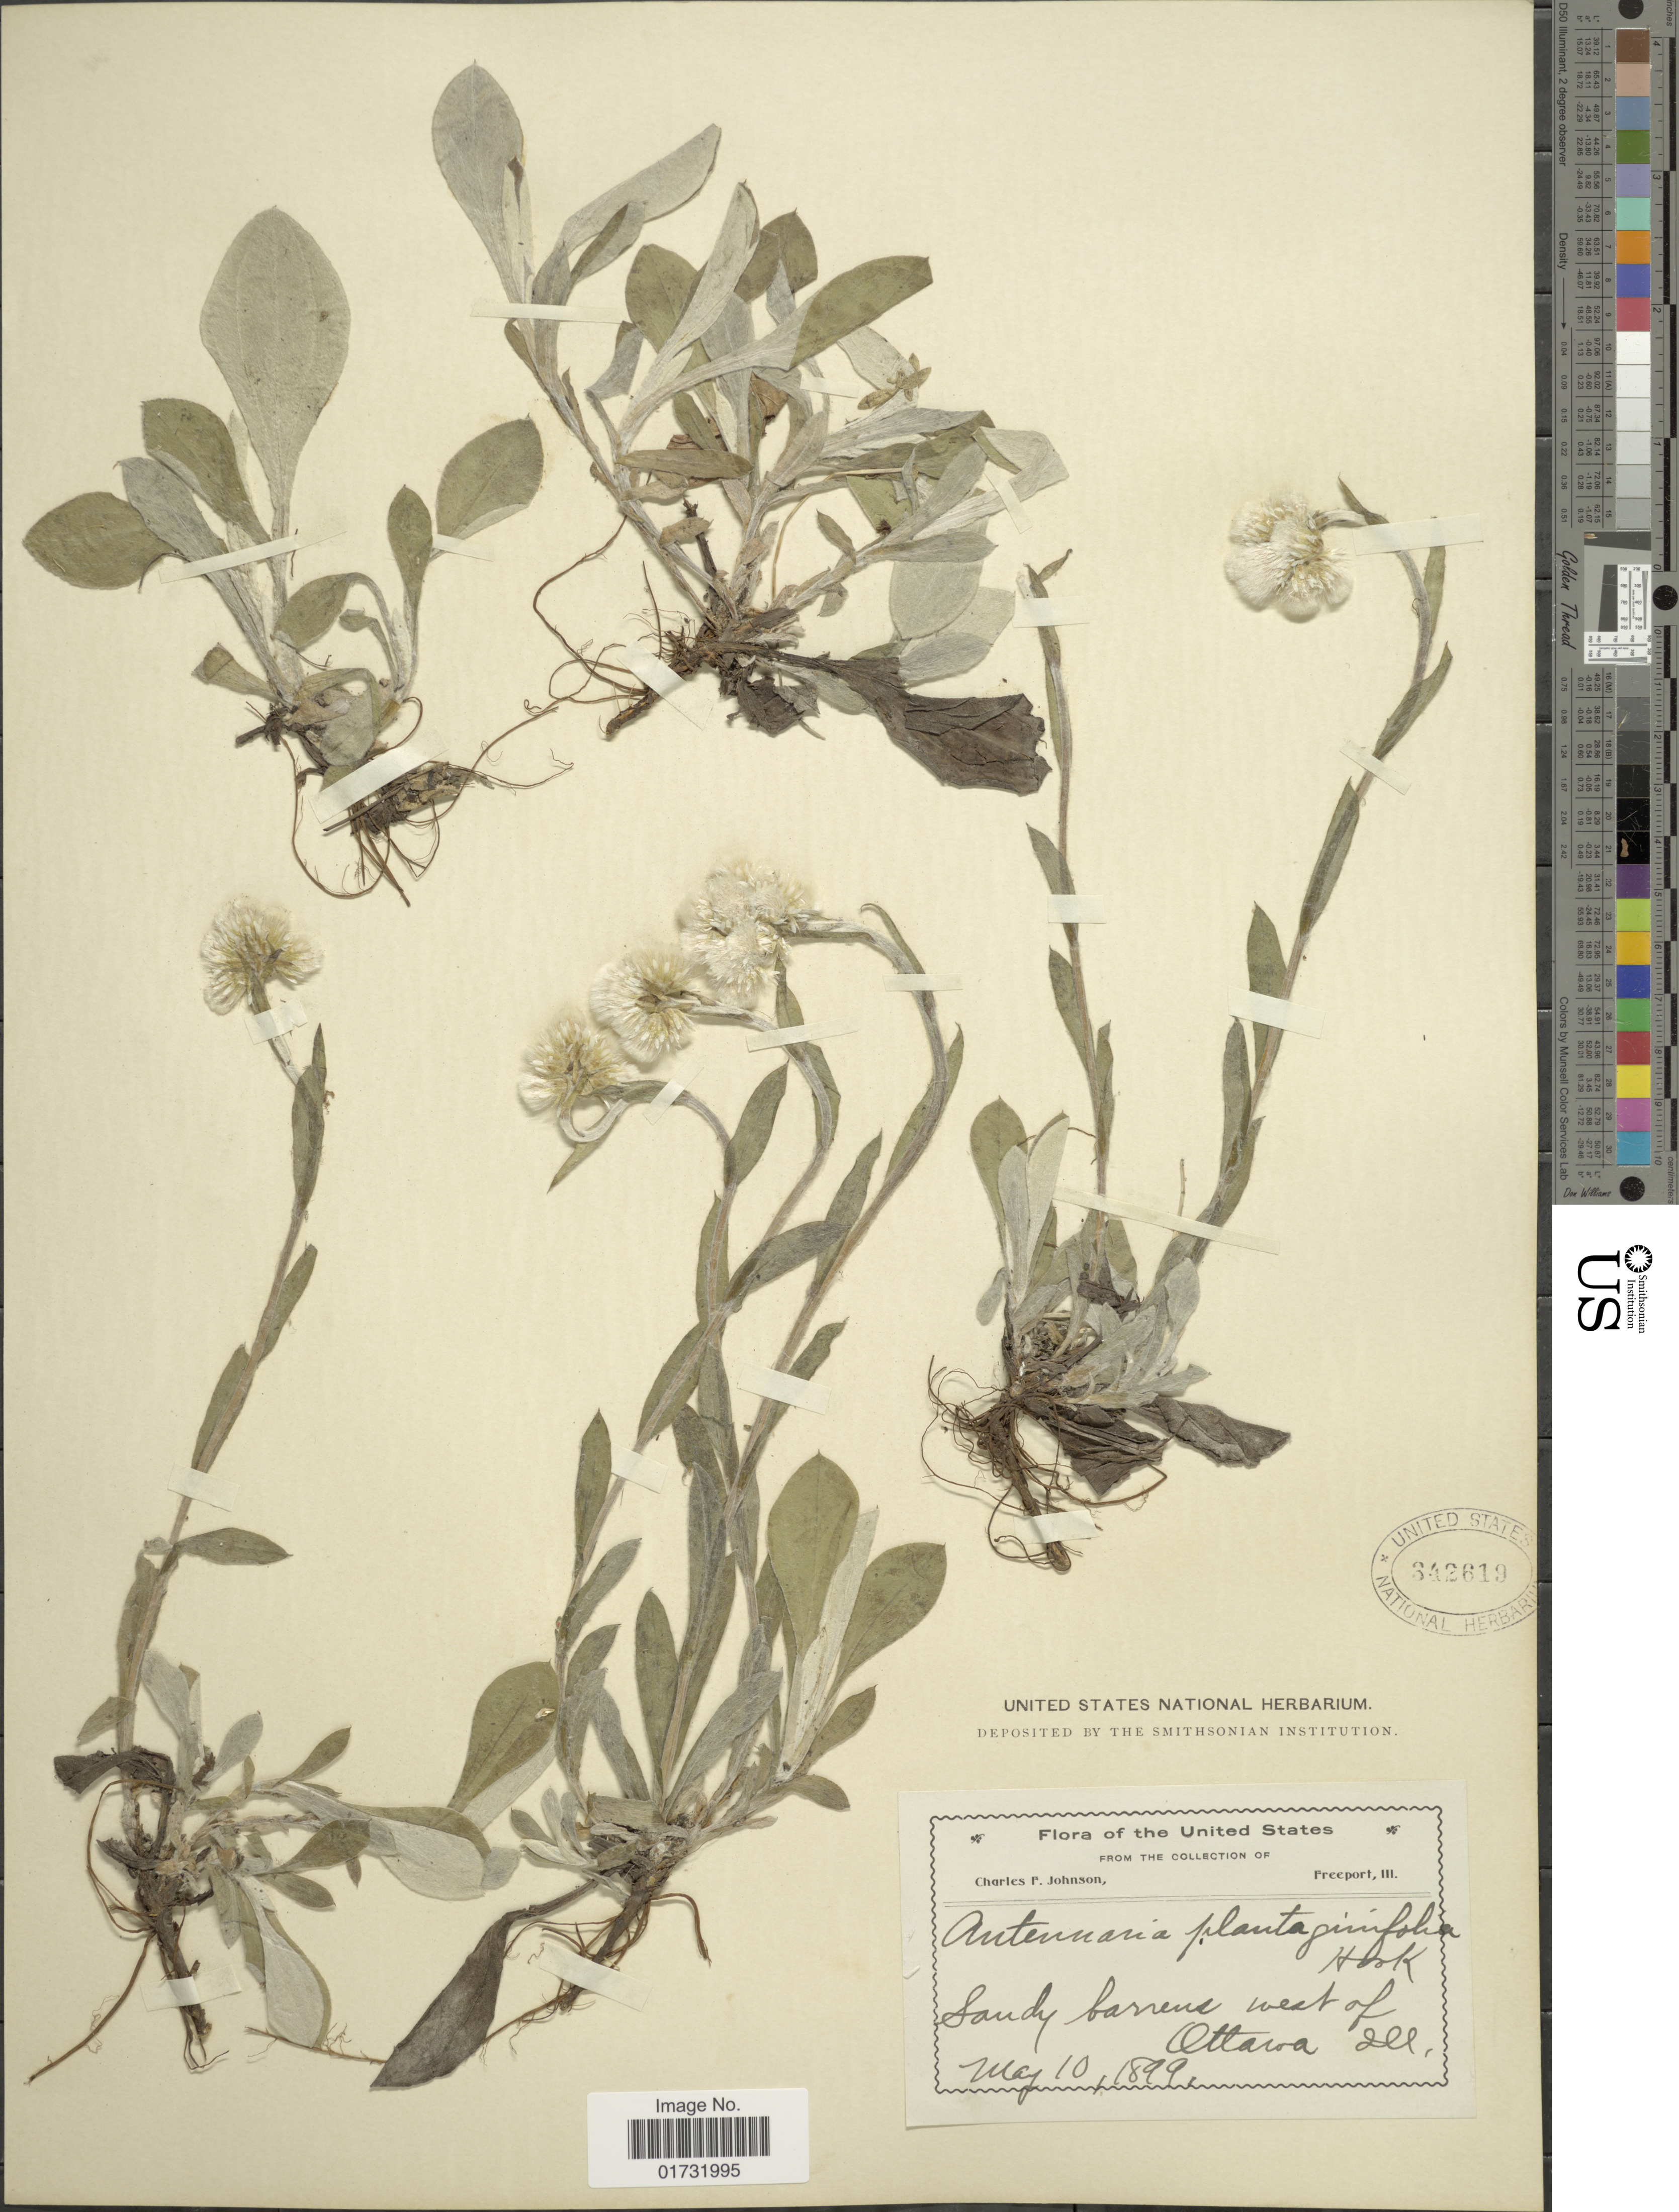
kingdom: Plantae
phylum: Tracheophyta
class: Magnoliopsida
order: Asterales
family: Asteraceae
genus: Antennaria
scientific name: Antennaria occidentalis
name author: Greene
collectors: C. F. Johnson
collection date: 1899-05-10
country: United States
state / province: Illinois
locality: West of Ottawa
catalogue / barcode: US 342619